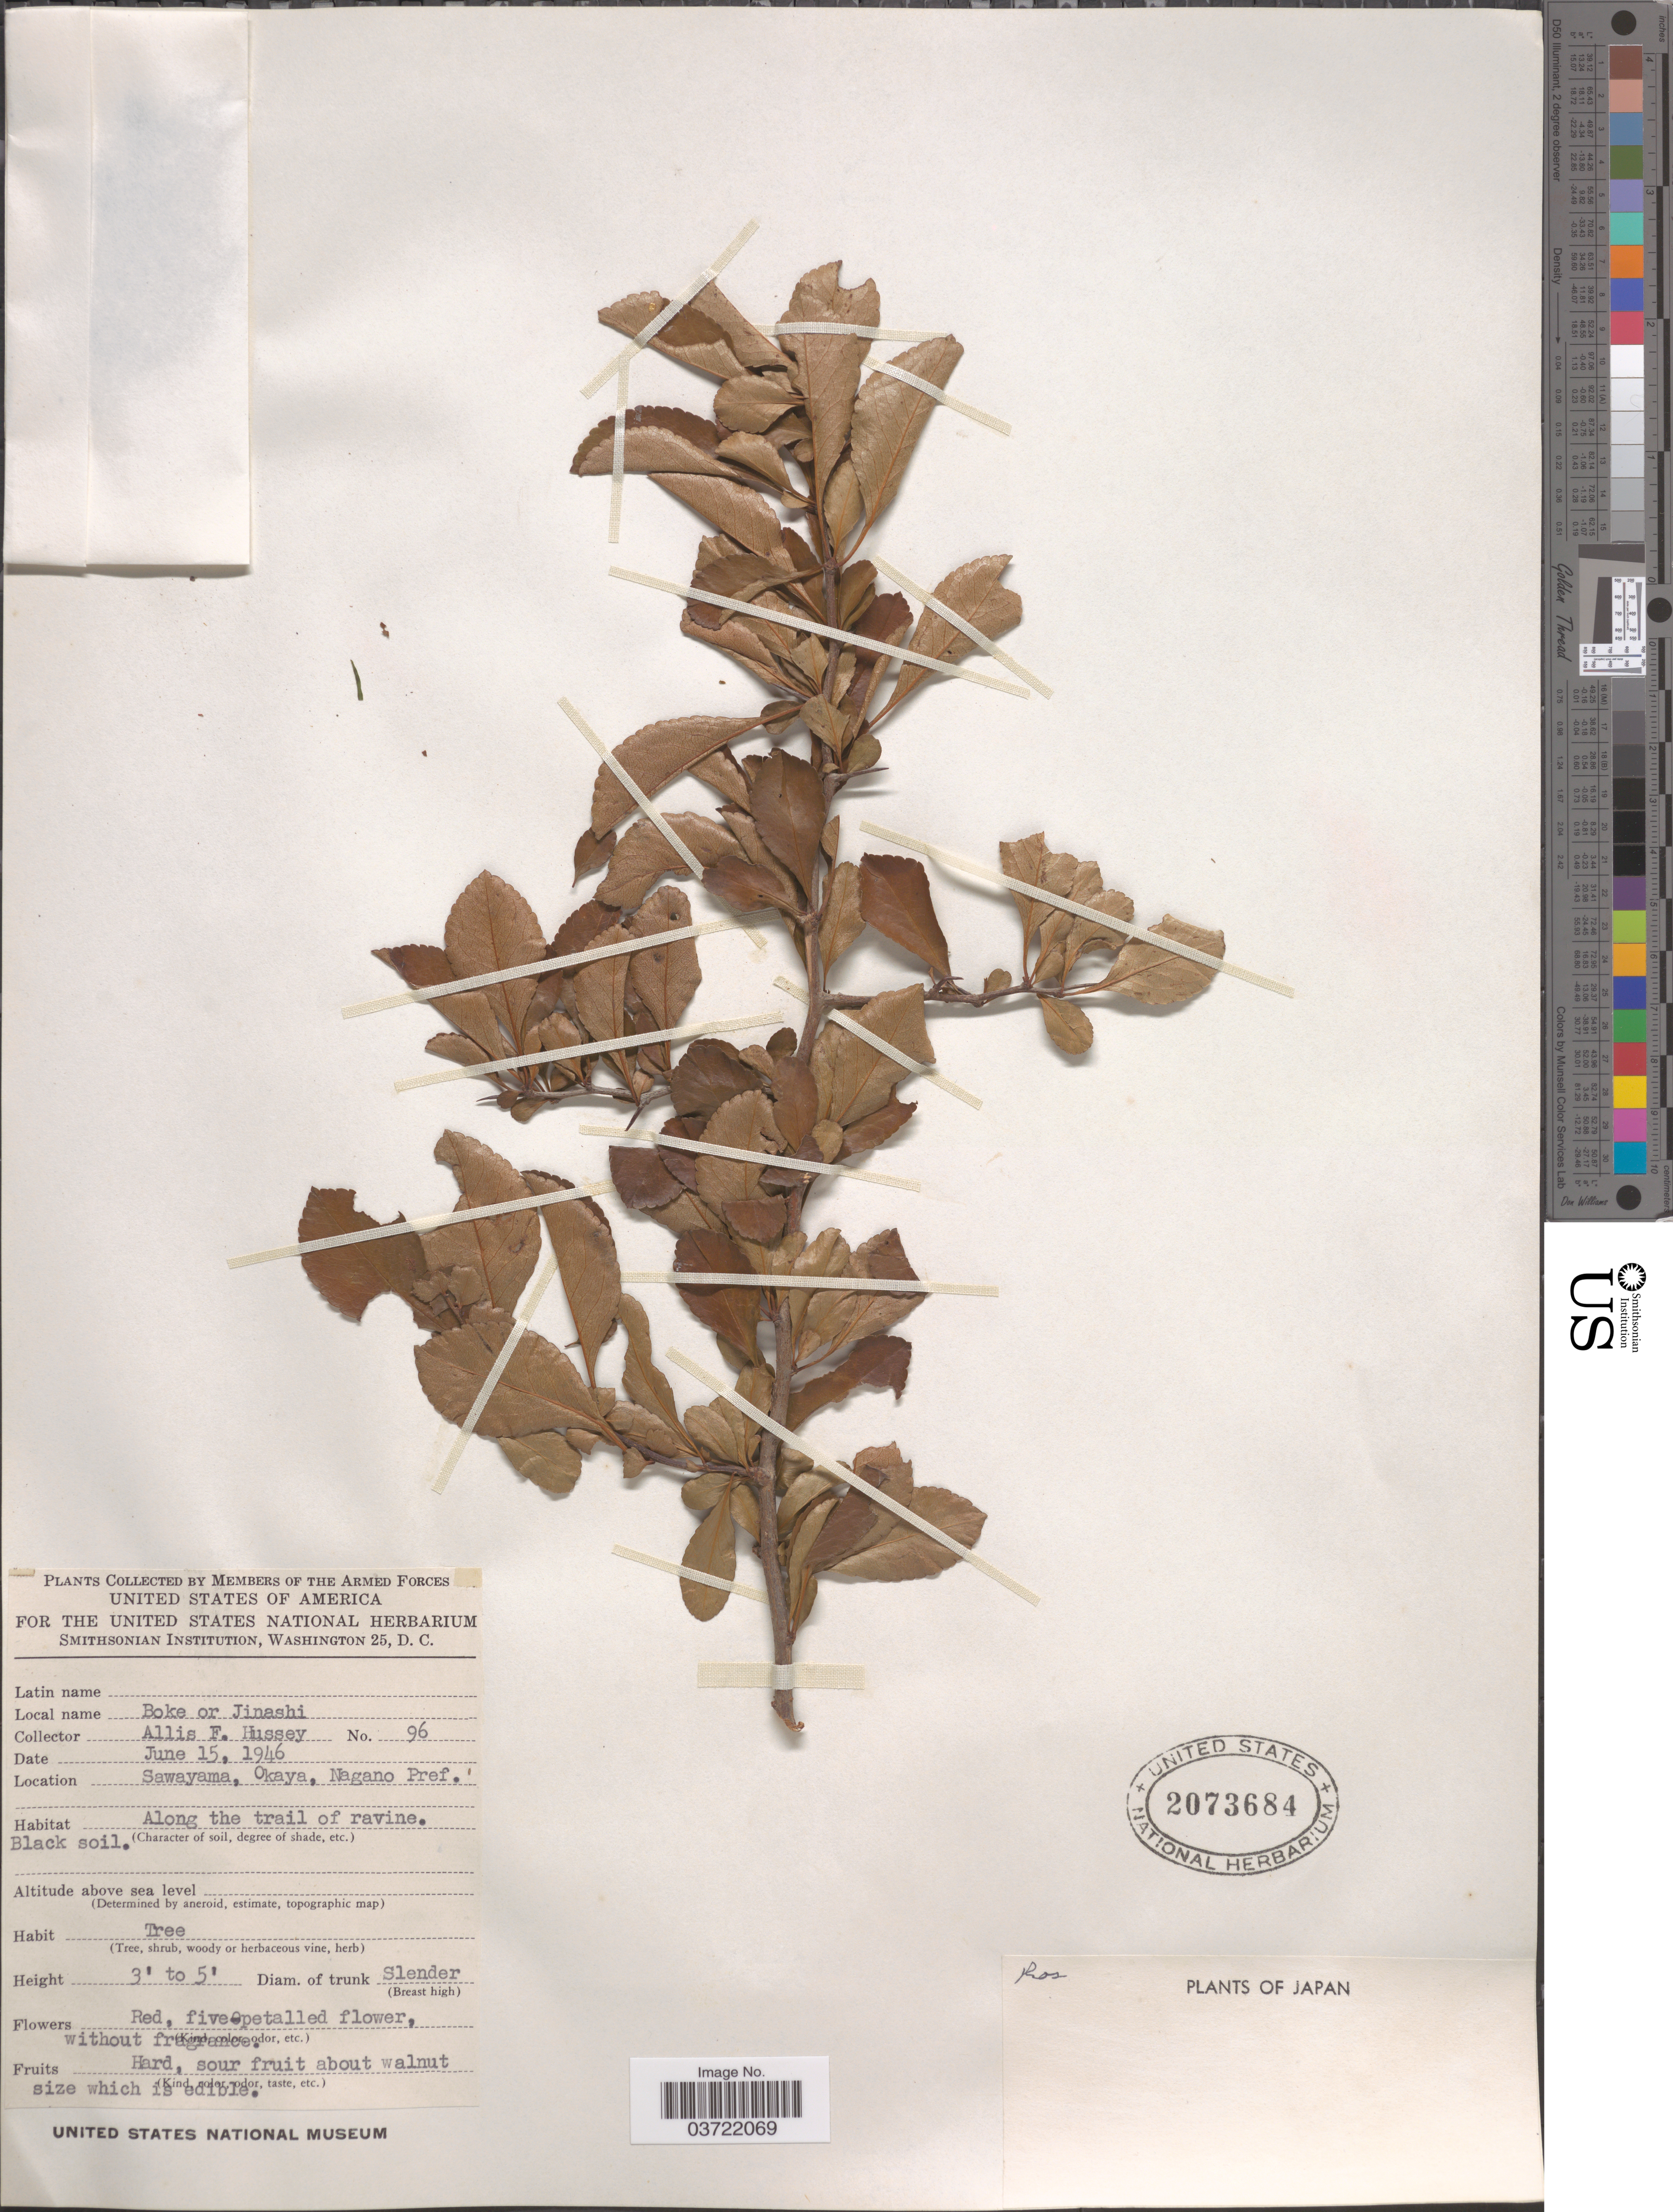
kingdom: Plantae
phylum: Tracheophyta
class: Liliopsida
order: Poales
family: Juncaceae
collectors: A. Hussey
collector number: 96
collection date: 1946-06-15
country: Japan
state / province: Nagano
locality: Sawayama, Okaya, Nagano Pref.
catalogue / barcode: US 2073684